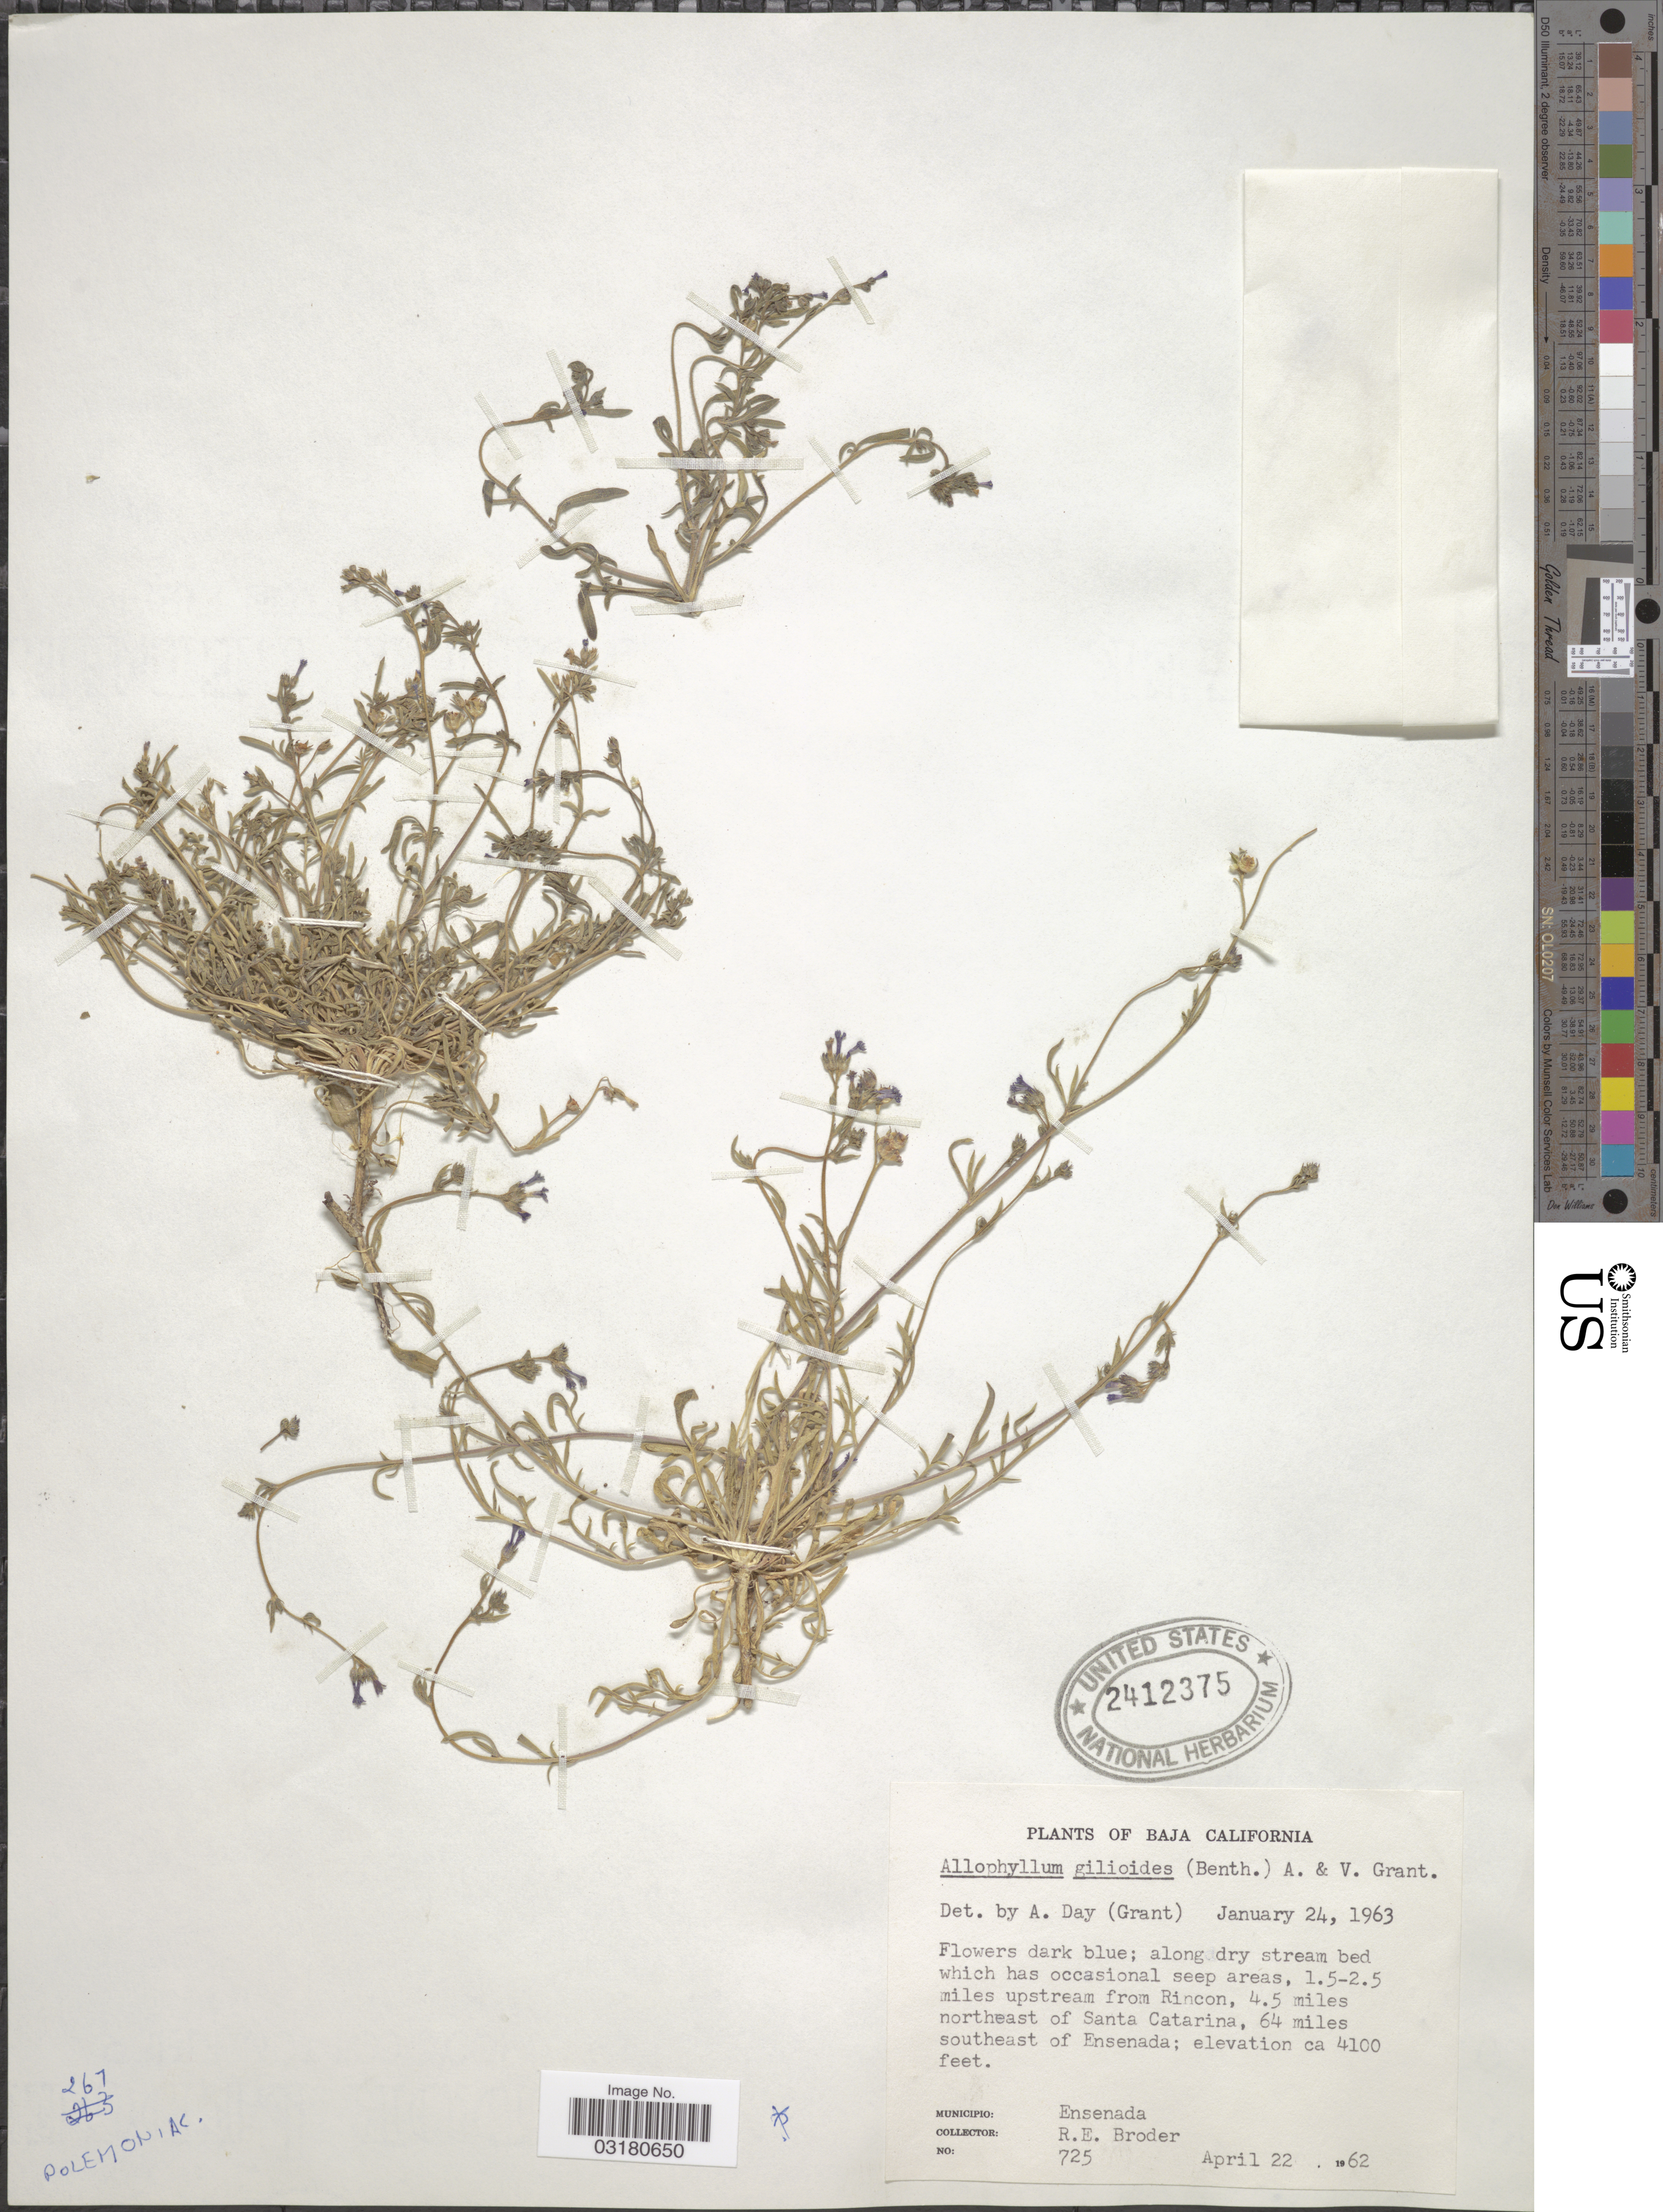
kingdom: Plantae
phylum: Tracheophyta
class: Magnoliopsida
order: Ericales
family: Polemoniaceae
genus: Allophyllum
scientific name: Allophyllum gilioides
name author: (Benth.) Benth.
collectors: R. Broder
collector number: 725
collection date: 1962-04-22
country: Mexico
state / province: Baja California Norte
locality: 1.5-2.5 miles upstream from Rincon, 4.5 miles northeast of Santa Catarina, 64 miles southeast of Ensenada. Municipio: Ensenada.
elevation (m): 1250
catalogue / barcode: US 2412375